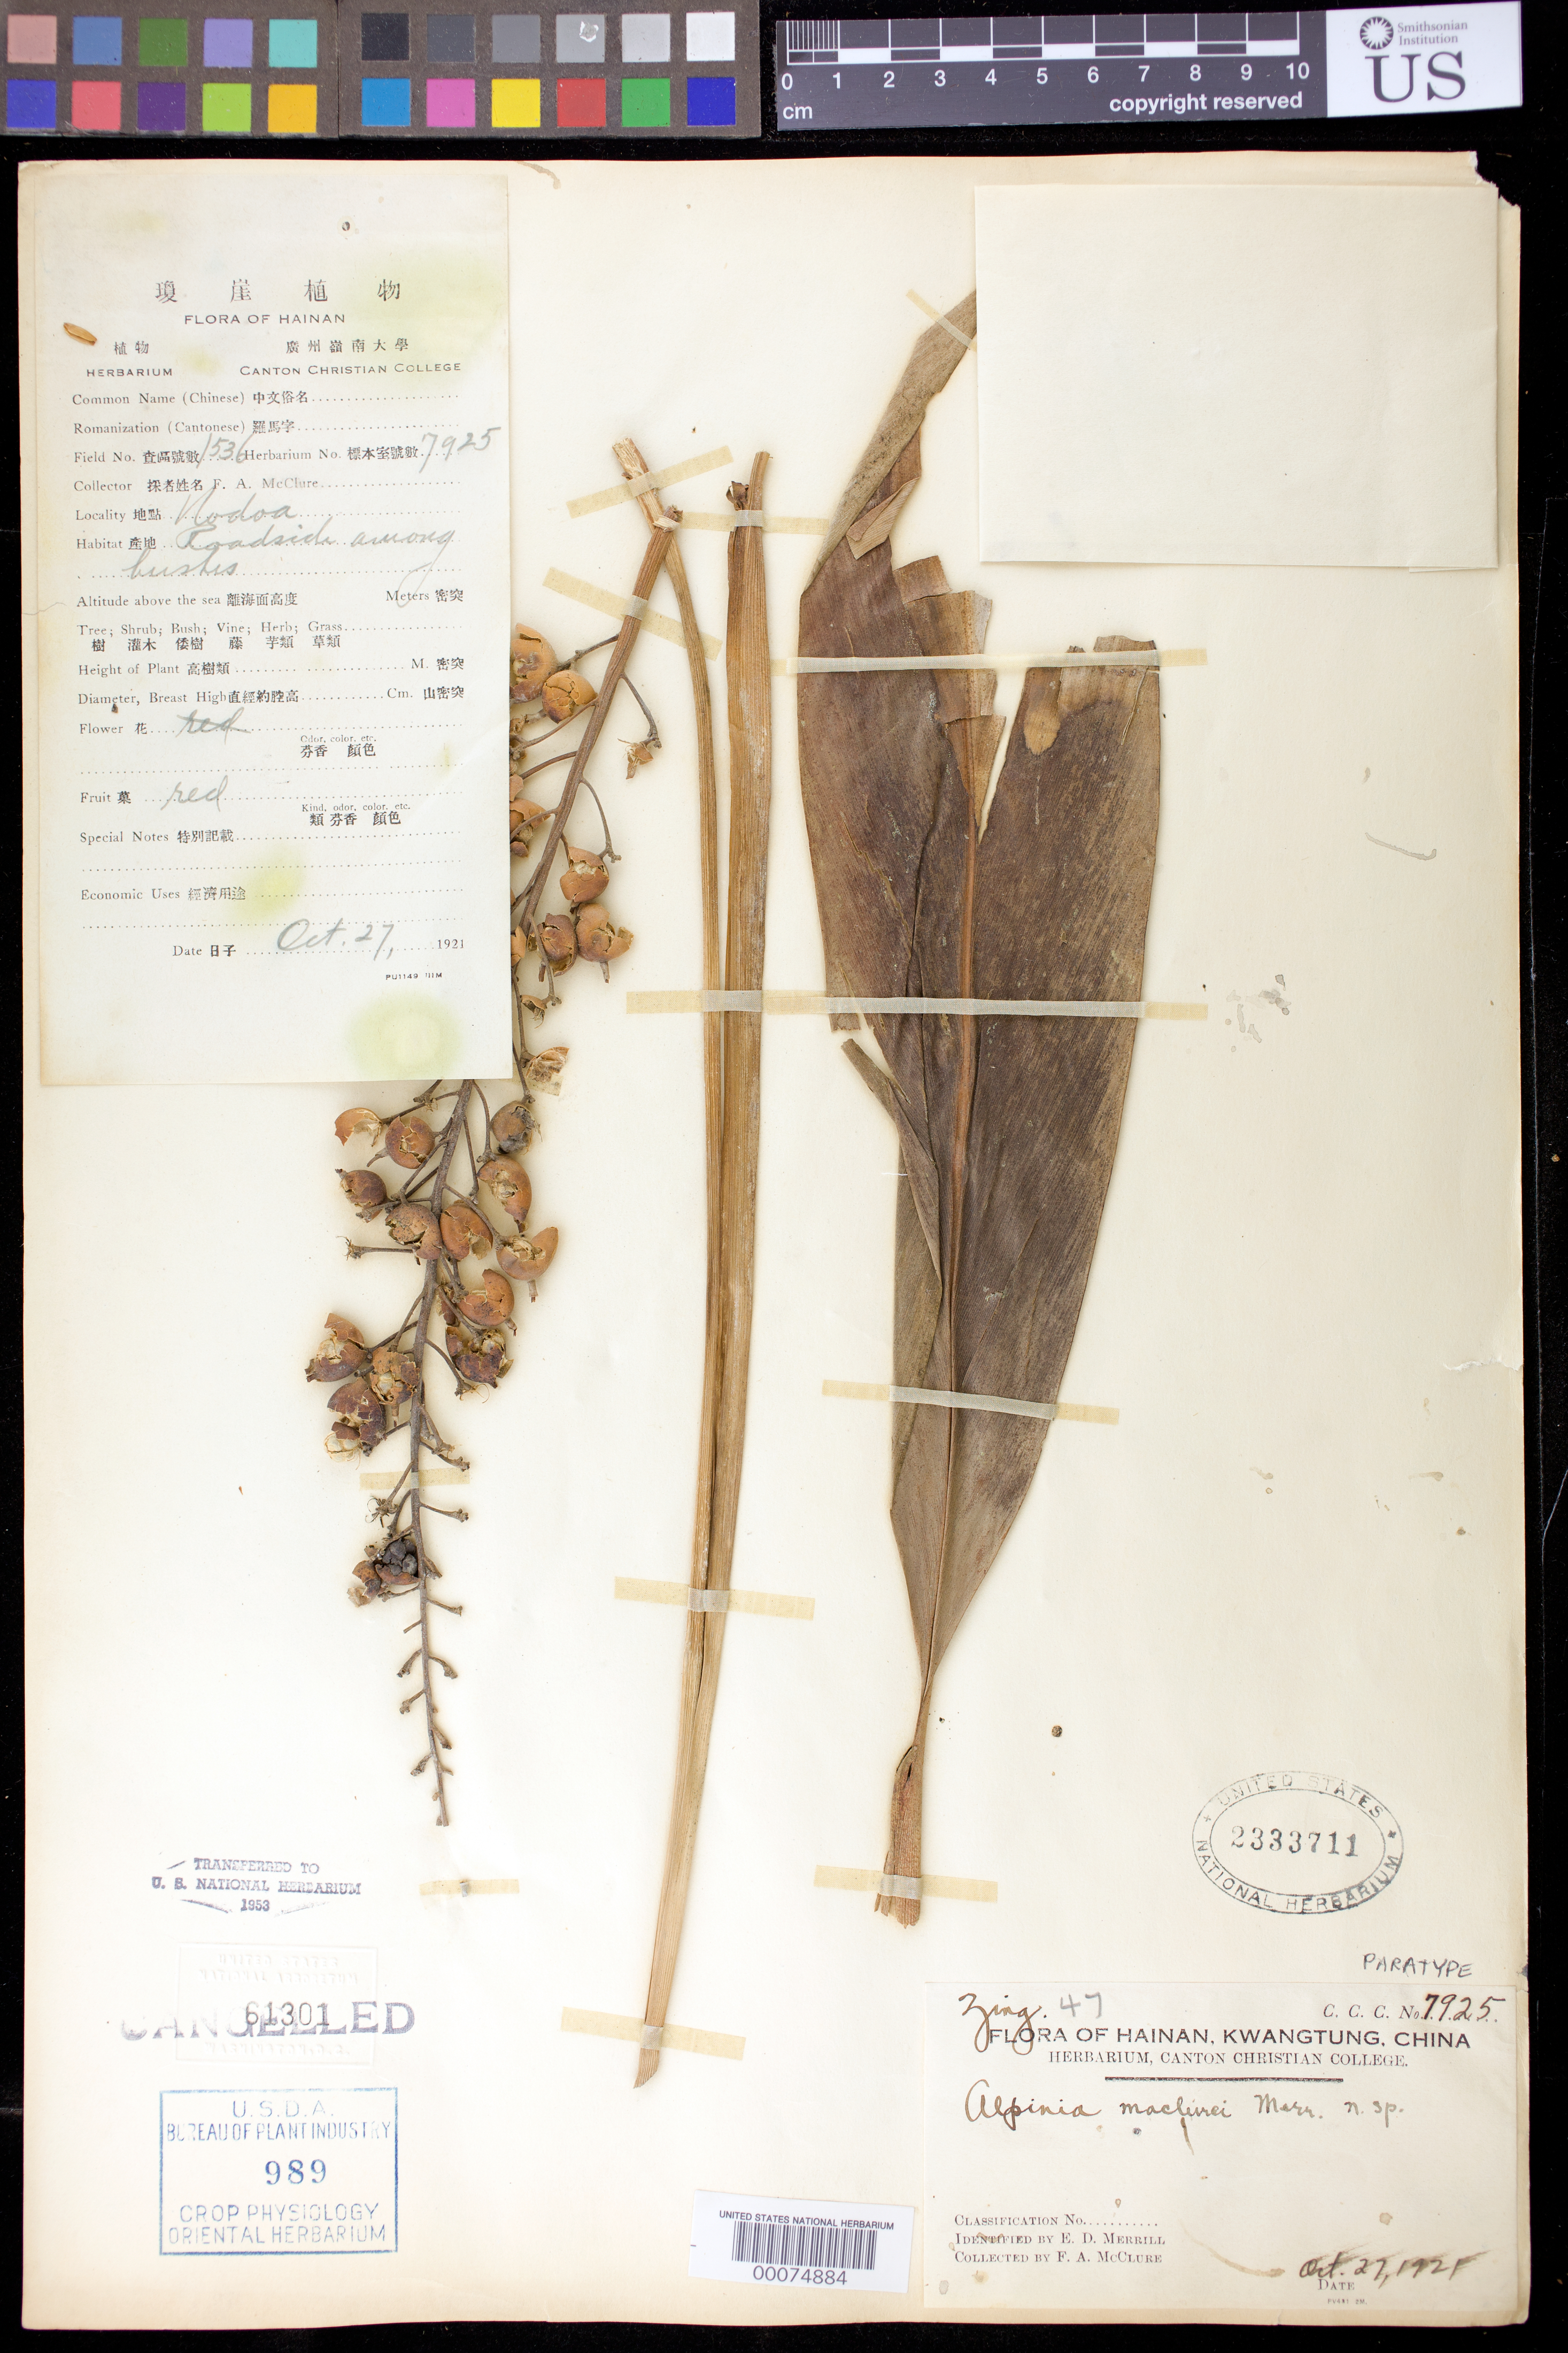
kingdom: Plantae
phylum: Tracheophyta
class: Liliopsida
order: Zingiberales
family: Zingiberaceae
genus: Alpinia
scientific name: Alpinia maclurei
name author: Merr.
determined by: Merrill, Elmer D.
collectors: F. A. McClure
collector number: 1536 / Ccc 7925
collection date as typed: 27 Oct 1921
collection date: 1921-10-27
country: China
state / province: Hainan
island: Hainan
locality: Nodoa, roadside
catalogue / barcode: US 2333711